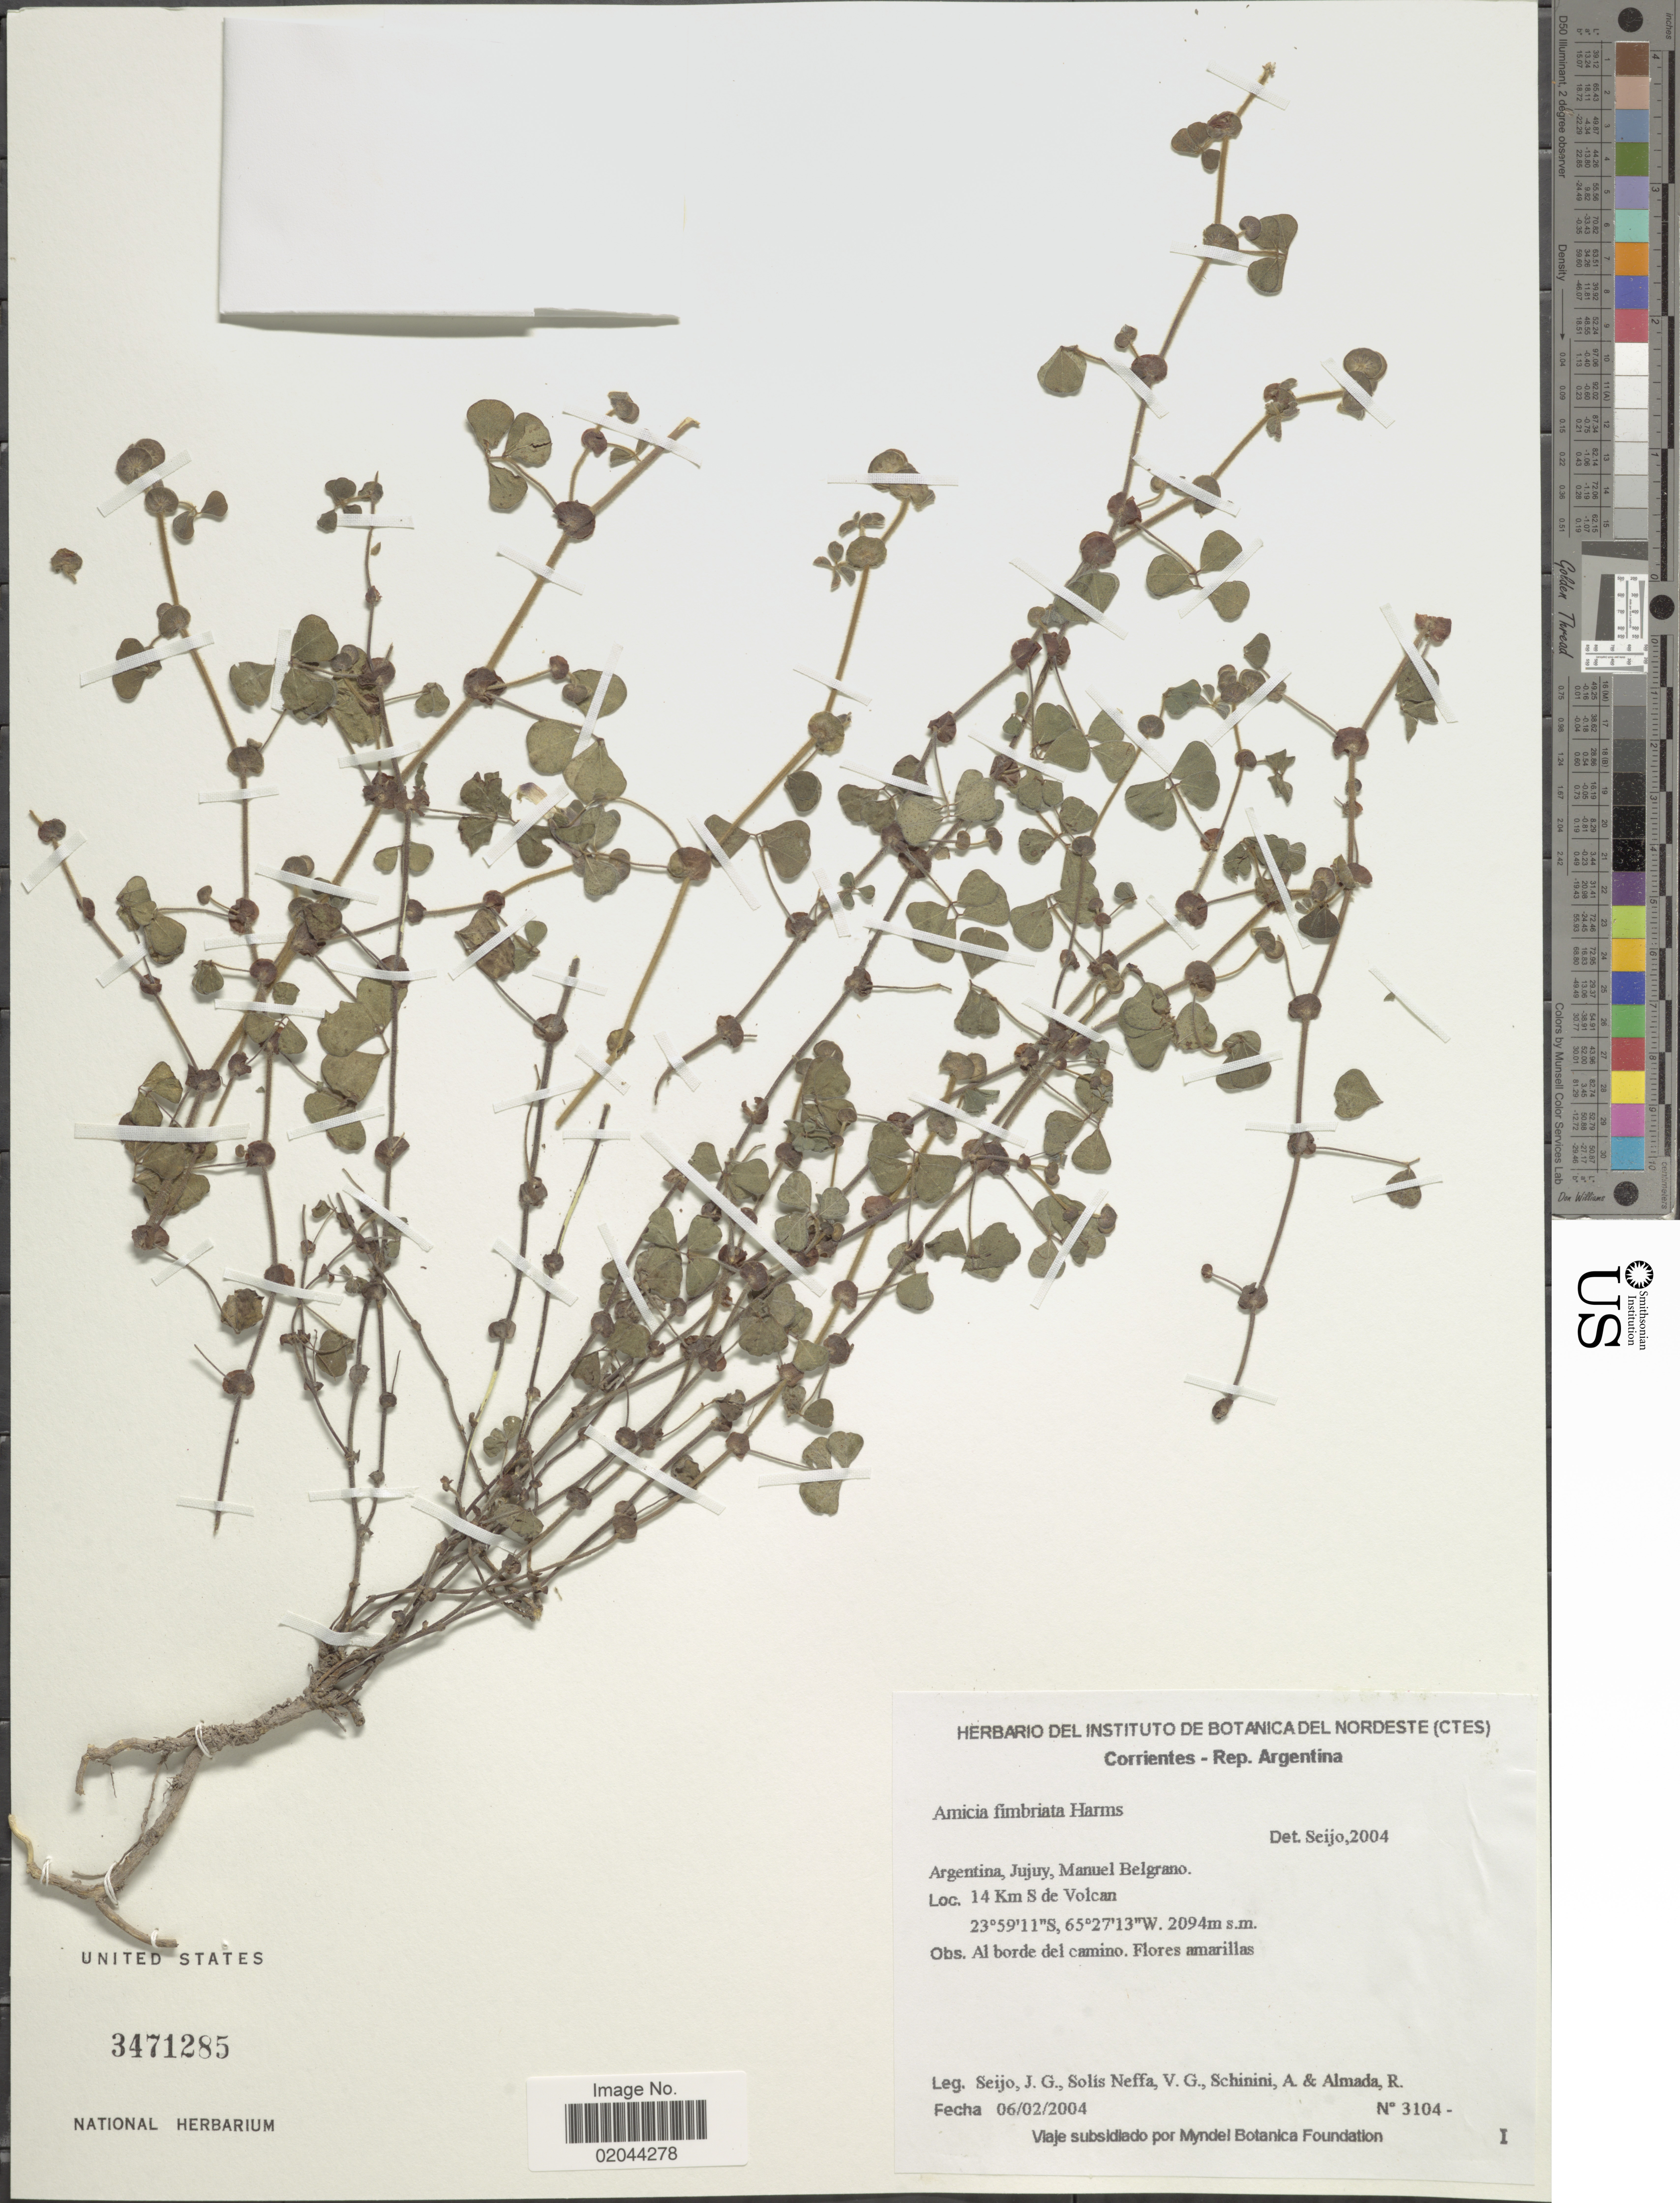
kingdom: Plantae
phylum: Tracheophyta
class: Magnoliopsida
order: Fabales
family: Fabaceae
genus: Amicia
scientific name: Amicia fimbriata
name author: Harms in Kuntze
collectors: J. Seijo, V. Solis Neffa, A. Schinini & R. Almada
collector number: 3104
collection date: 2004-02-06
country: Argentina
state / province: Jujuy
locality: Manuel Belgrano, 14 Km S de Volcan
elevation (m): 2094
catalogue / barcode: US 3471285